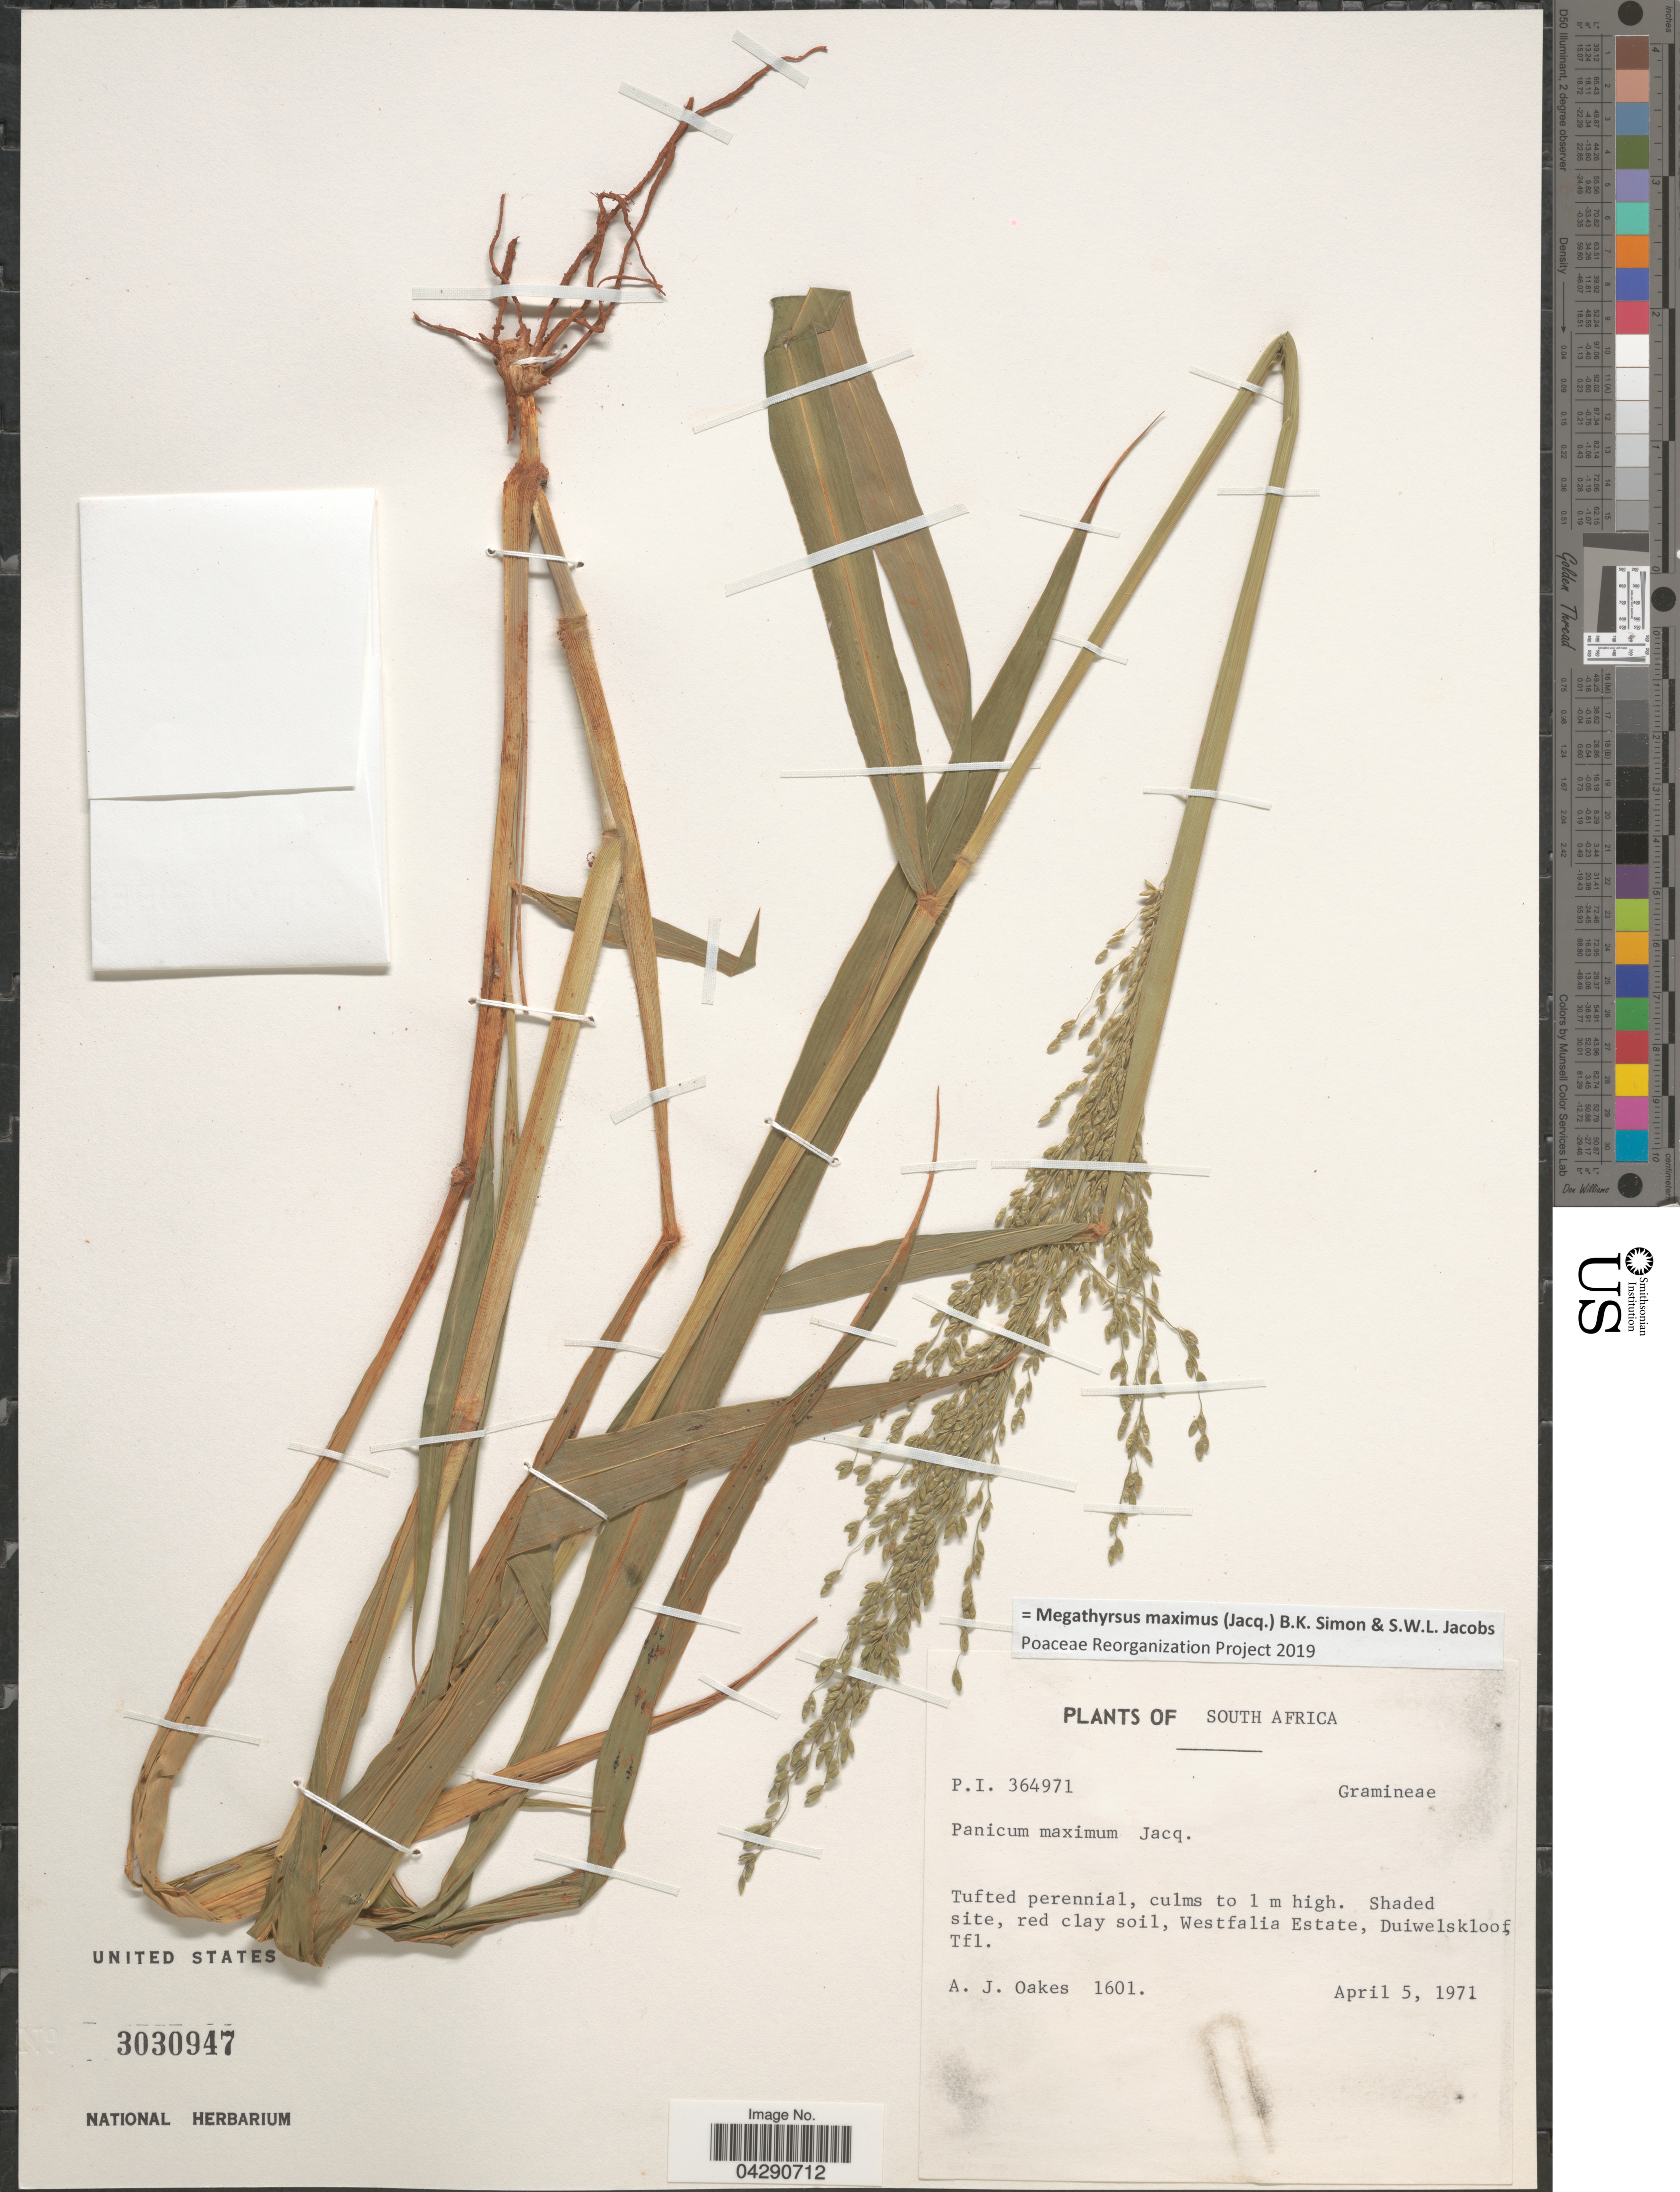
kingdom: Plantae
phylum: Tracheophyta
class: Liliopsida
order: Poales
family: Poaceae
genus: Megathyrsus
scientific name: Megathyrsus maximus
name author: (Jacq.) B.K. Simon & S.W.L. Jacobs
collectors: A. Oakes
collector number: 1601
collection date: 1971-04-05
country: South Africa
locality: Westfalia Estate, Duiwelskloof, Tfl.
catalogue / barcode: US 3030947